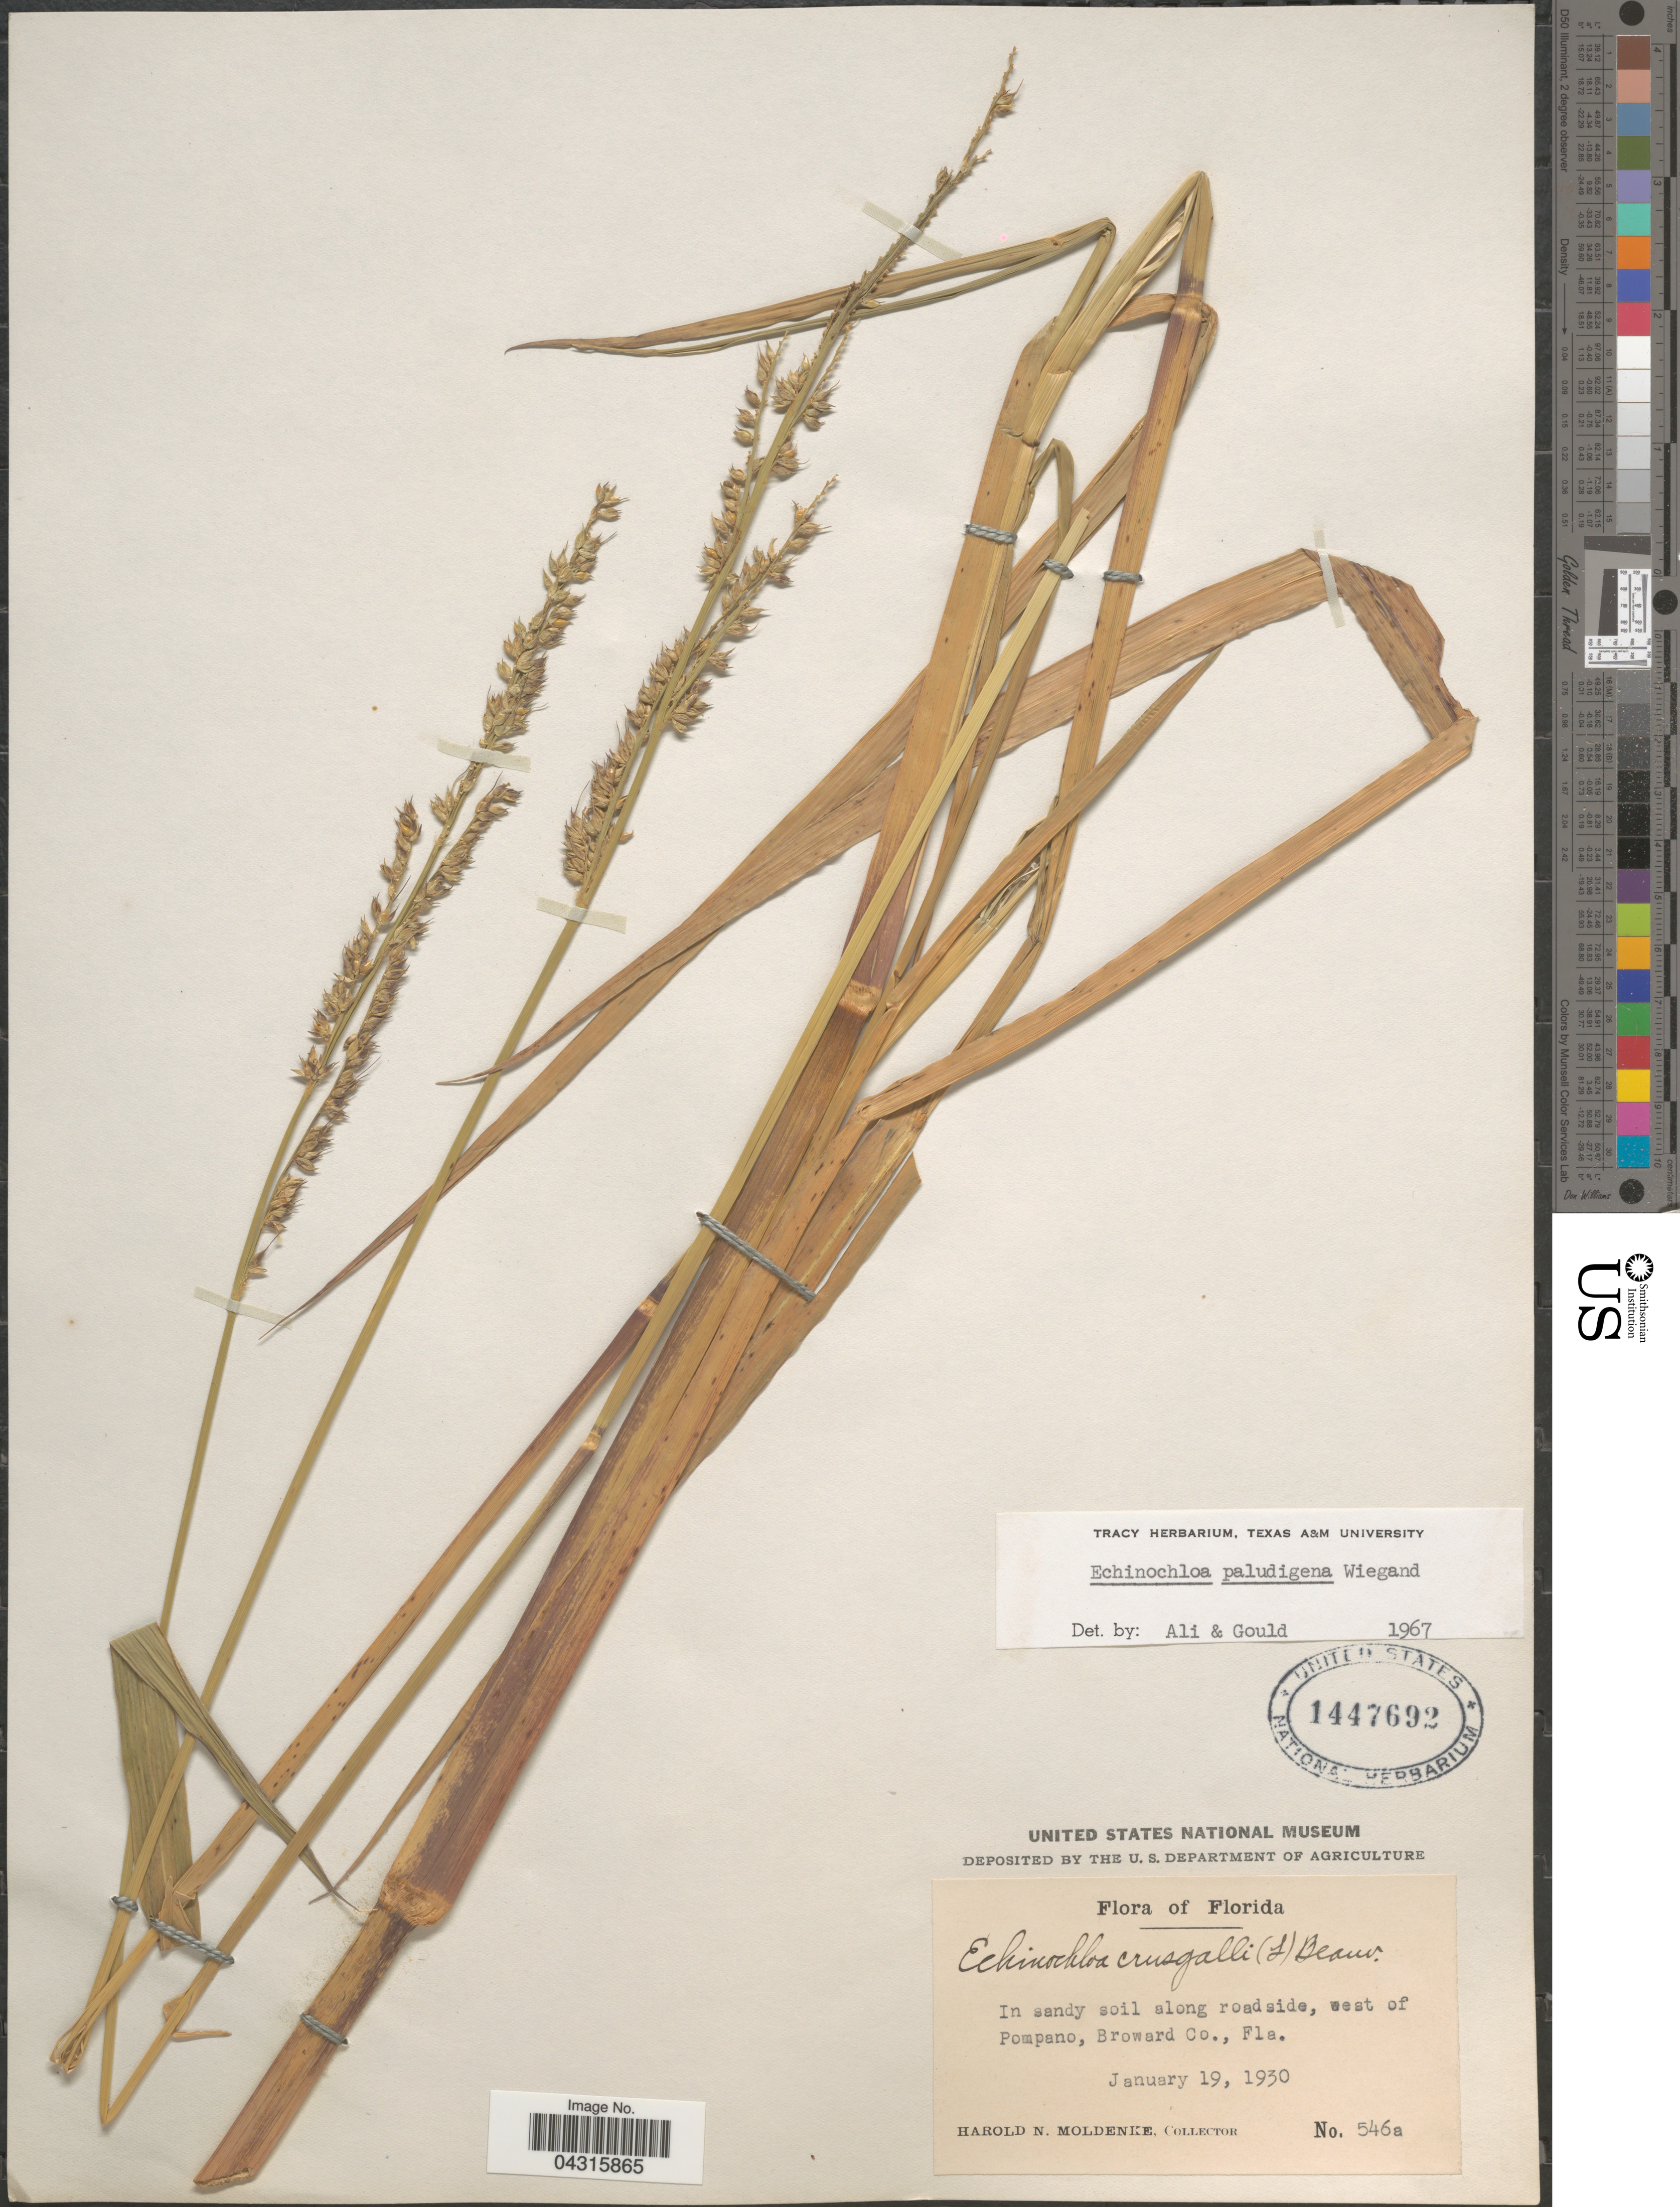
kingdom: Plantae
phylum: Tracheophyta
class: Liliopsida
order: Poales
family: Poaceae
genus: Echinochloa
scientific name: Echinochloa paludigena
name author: Wiegand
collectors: H. N. Moldenke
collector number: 546a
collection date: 1930-01-19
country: United States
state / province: Florida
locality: In sandy soil along roadside, west of Pompano, Broward Co.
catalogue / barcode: US 1447692